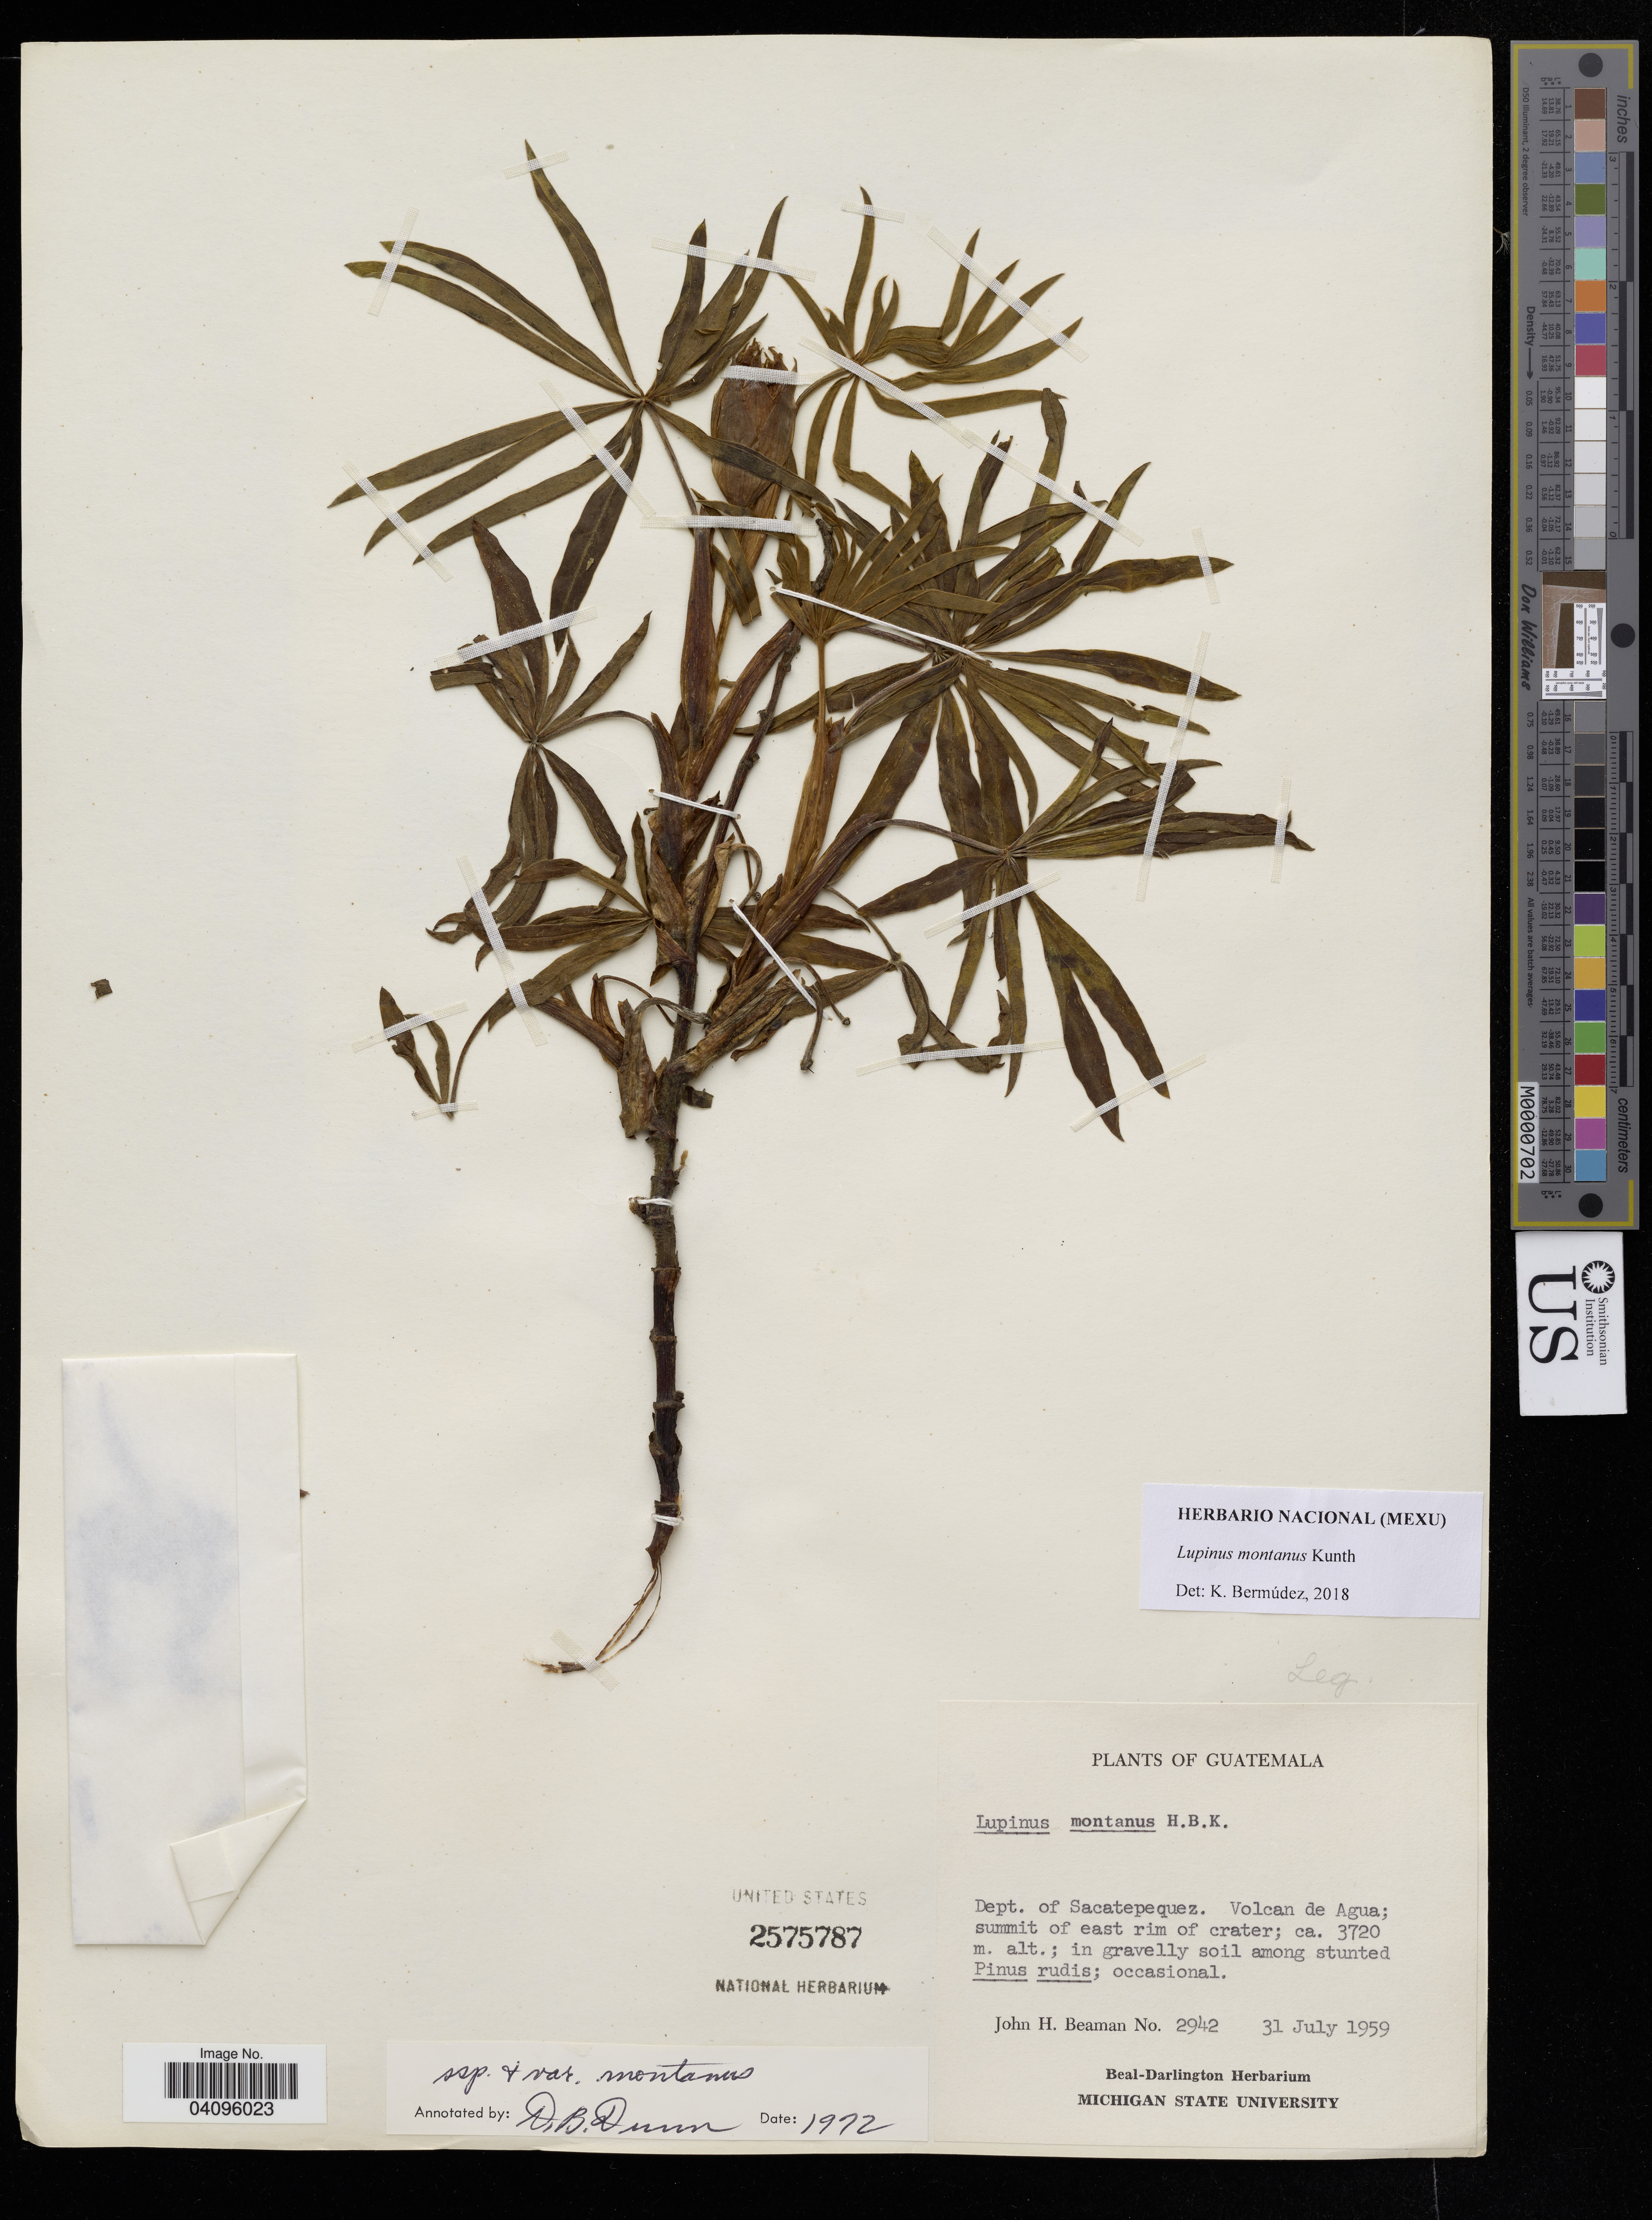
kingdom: Plantae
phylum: Tracheophyta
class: Magnoliopsida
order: Fabales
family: Fabaceae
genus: Lupinus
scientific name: Lupinus montanus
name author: Kunth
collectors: J. H. Beaman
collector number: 2942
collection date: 1959-07-31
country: Guatemala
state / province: Sacatepequez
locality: Volcan de Agua; summit of east rim of crater.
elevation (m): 3720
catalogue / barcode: US 2575787